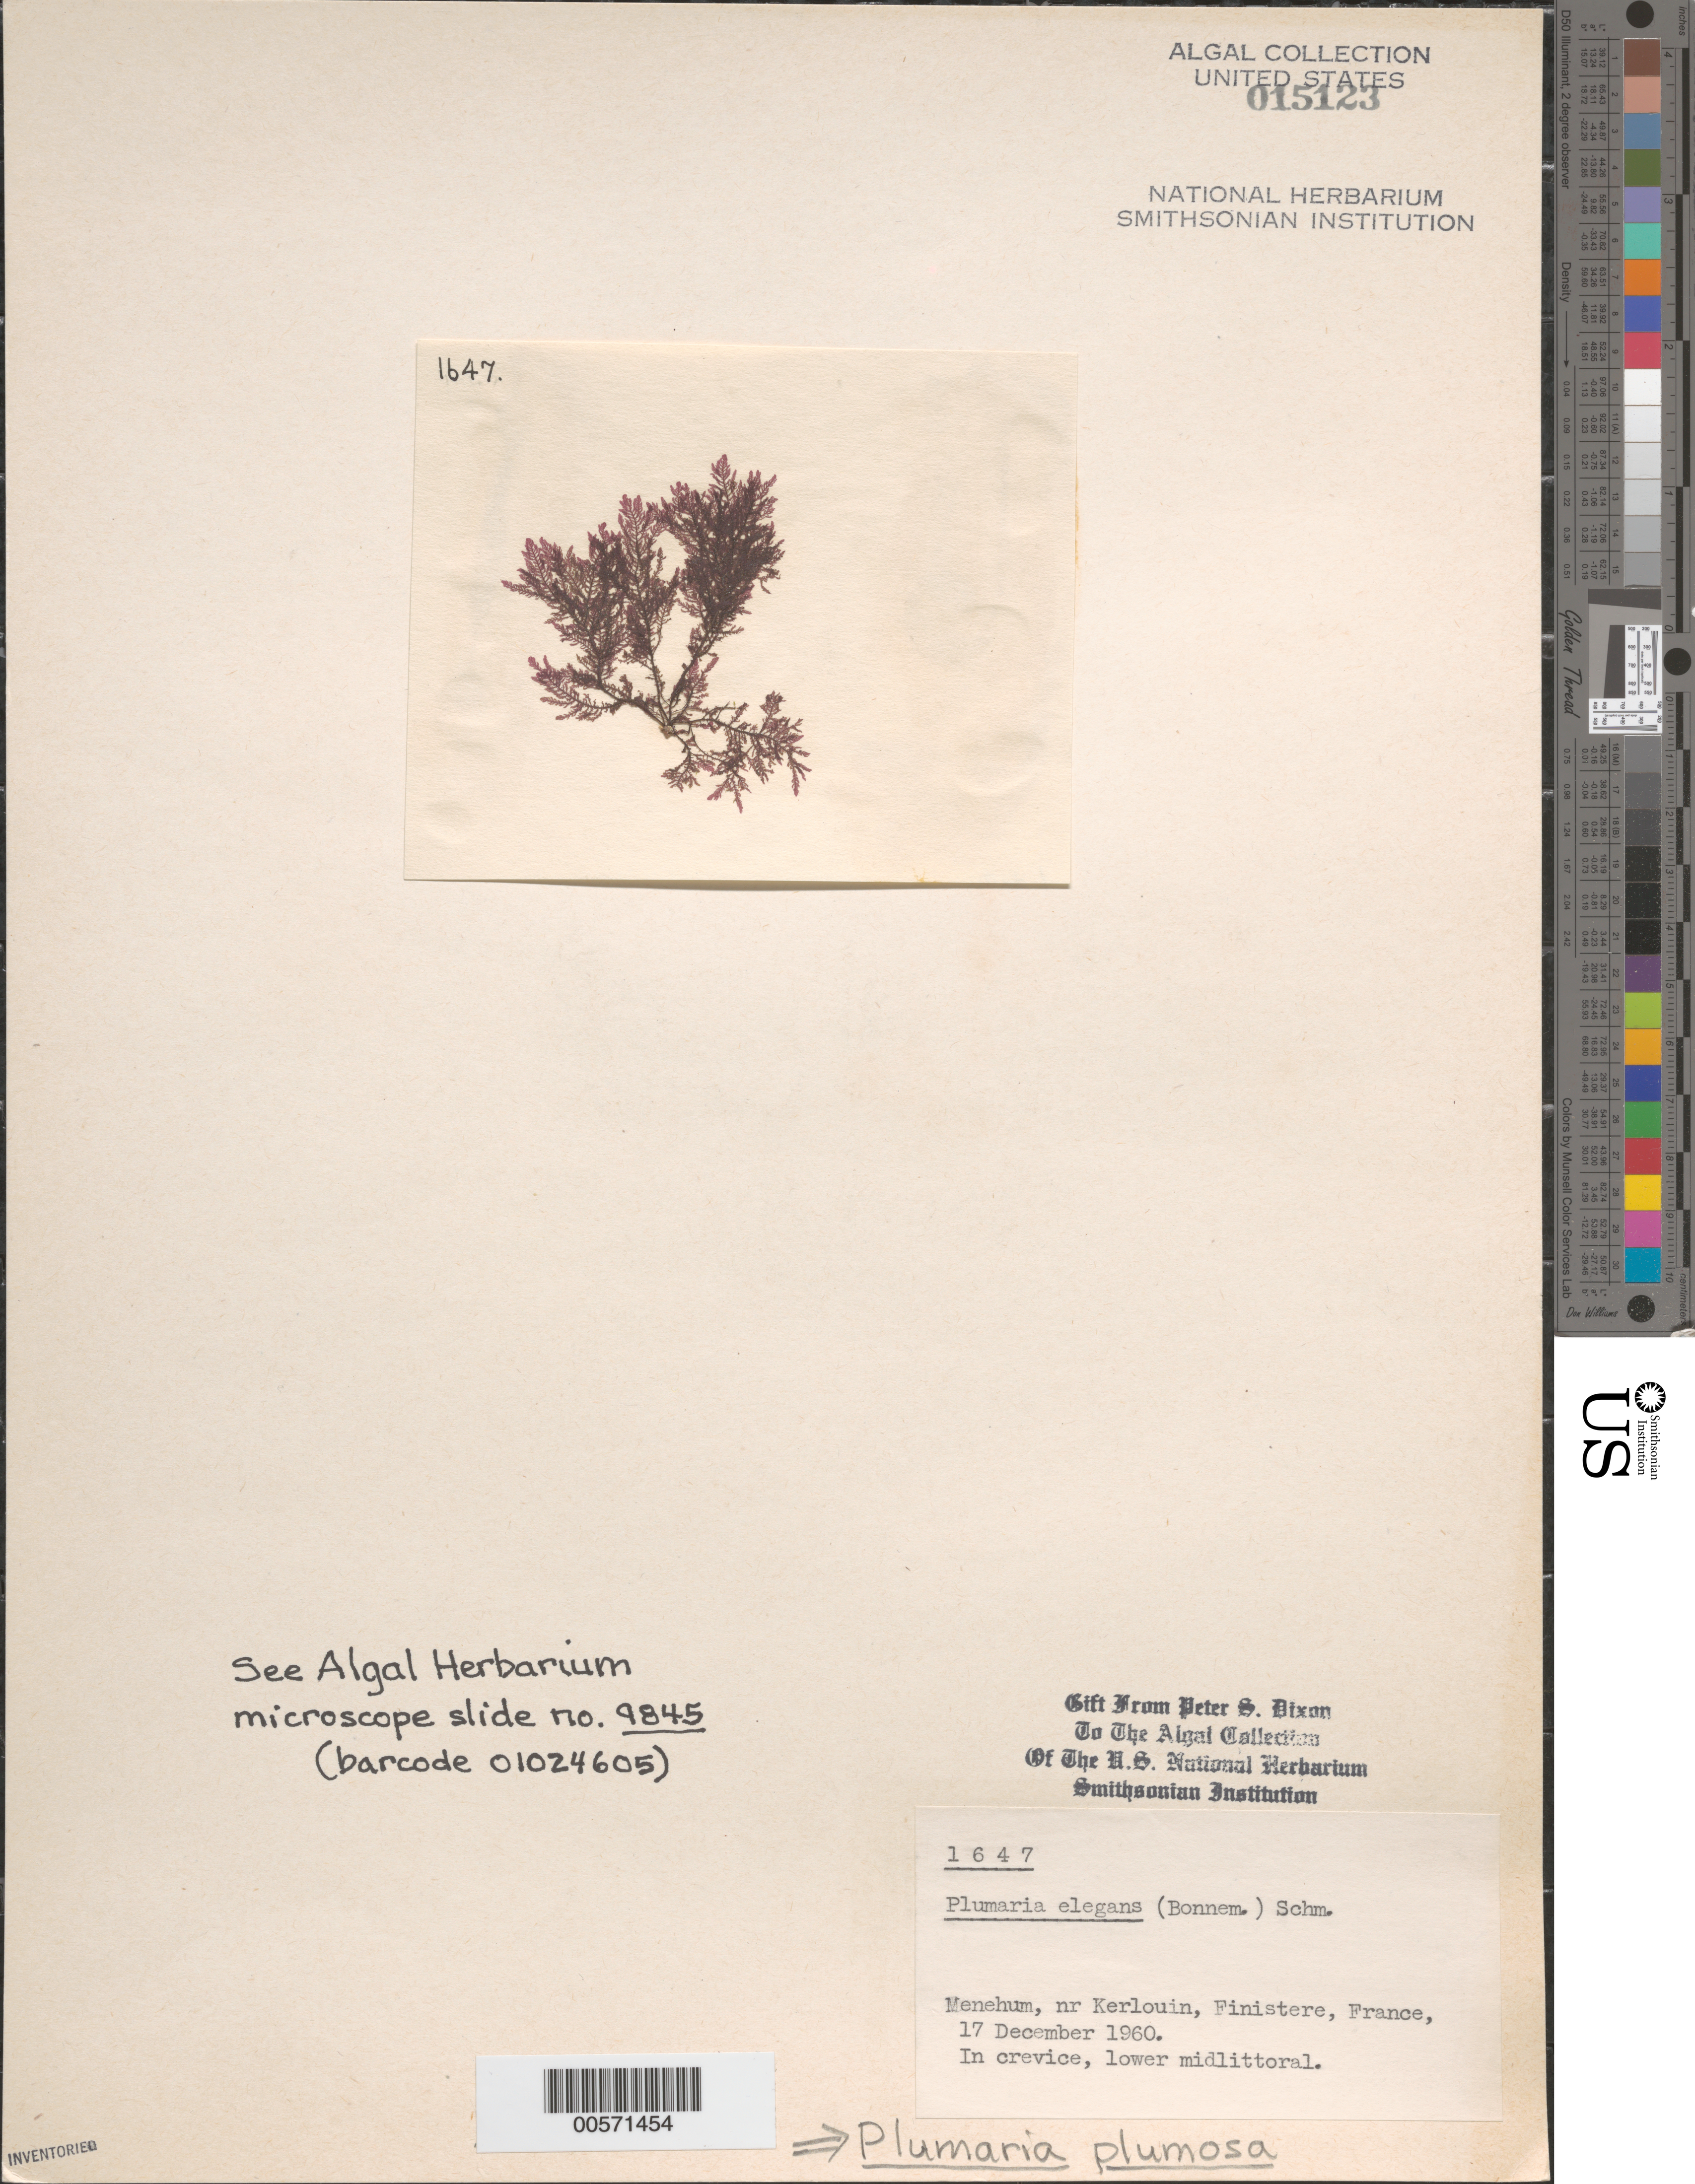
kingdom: Plantae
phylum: Rhodophyta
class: Florideophyceae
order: Ceramiales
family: Wrangeliaceae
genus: Plumaria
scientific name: Plumaria plumosa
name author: (Hudson) Kuntze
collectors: P. S. Dixon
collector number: PSD 1647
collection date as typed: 17 Dec 1960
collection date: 1960-12-17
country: France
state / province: Bretagne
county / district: Finistère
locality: Menehum, near Kerlouin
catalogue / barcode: US 15123